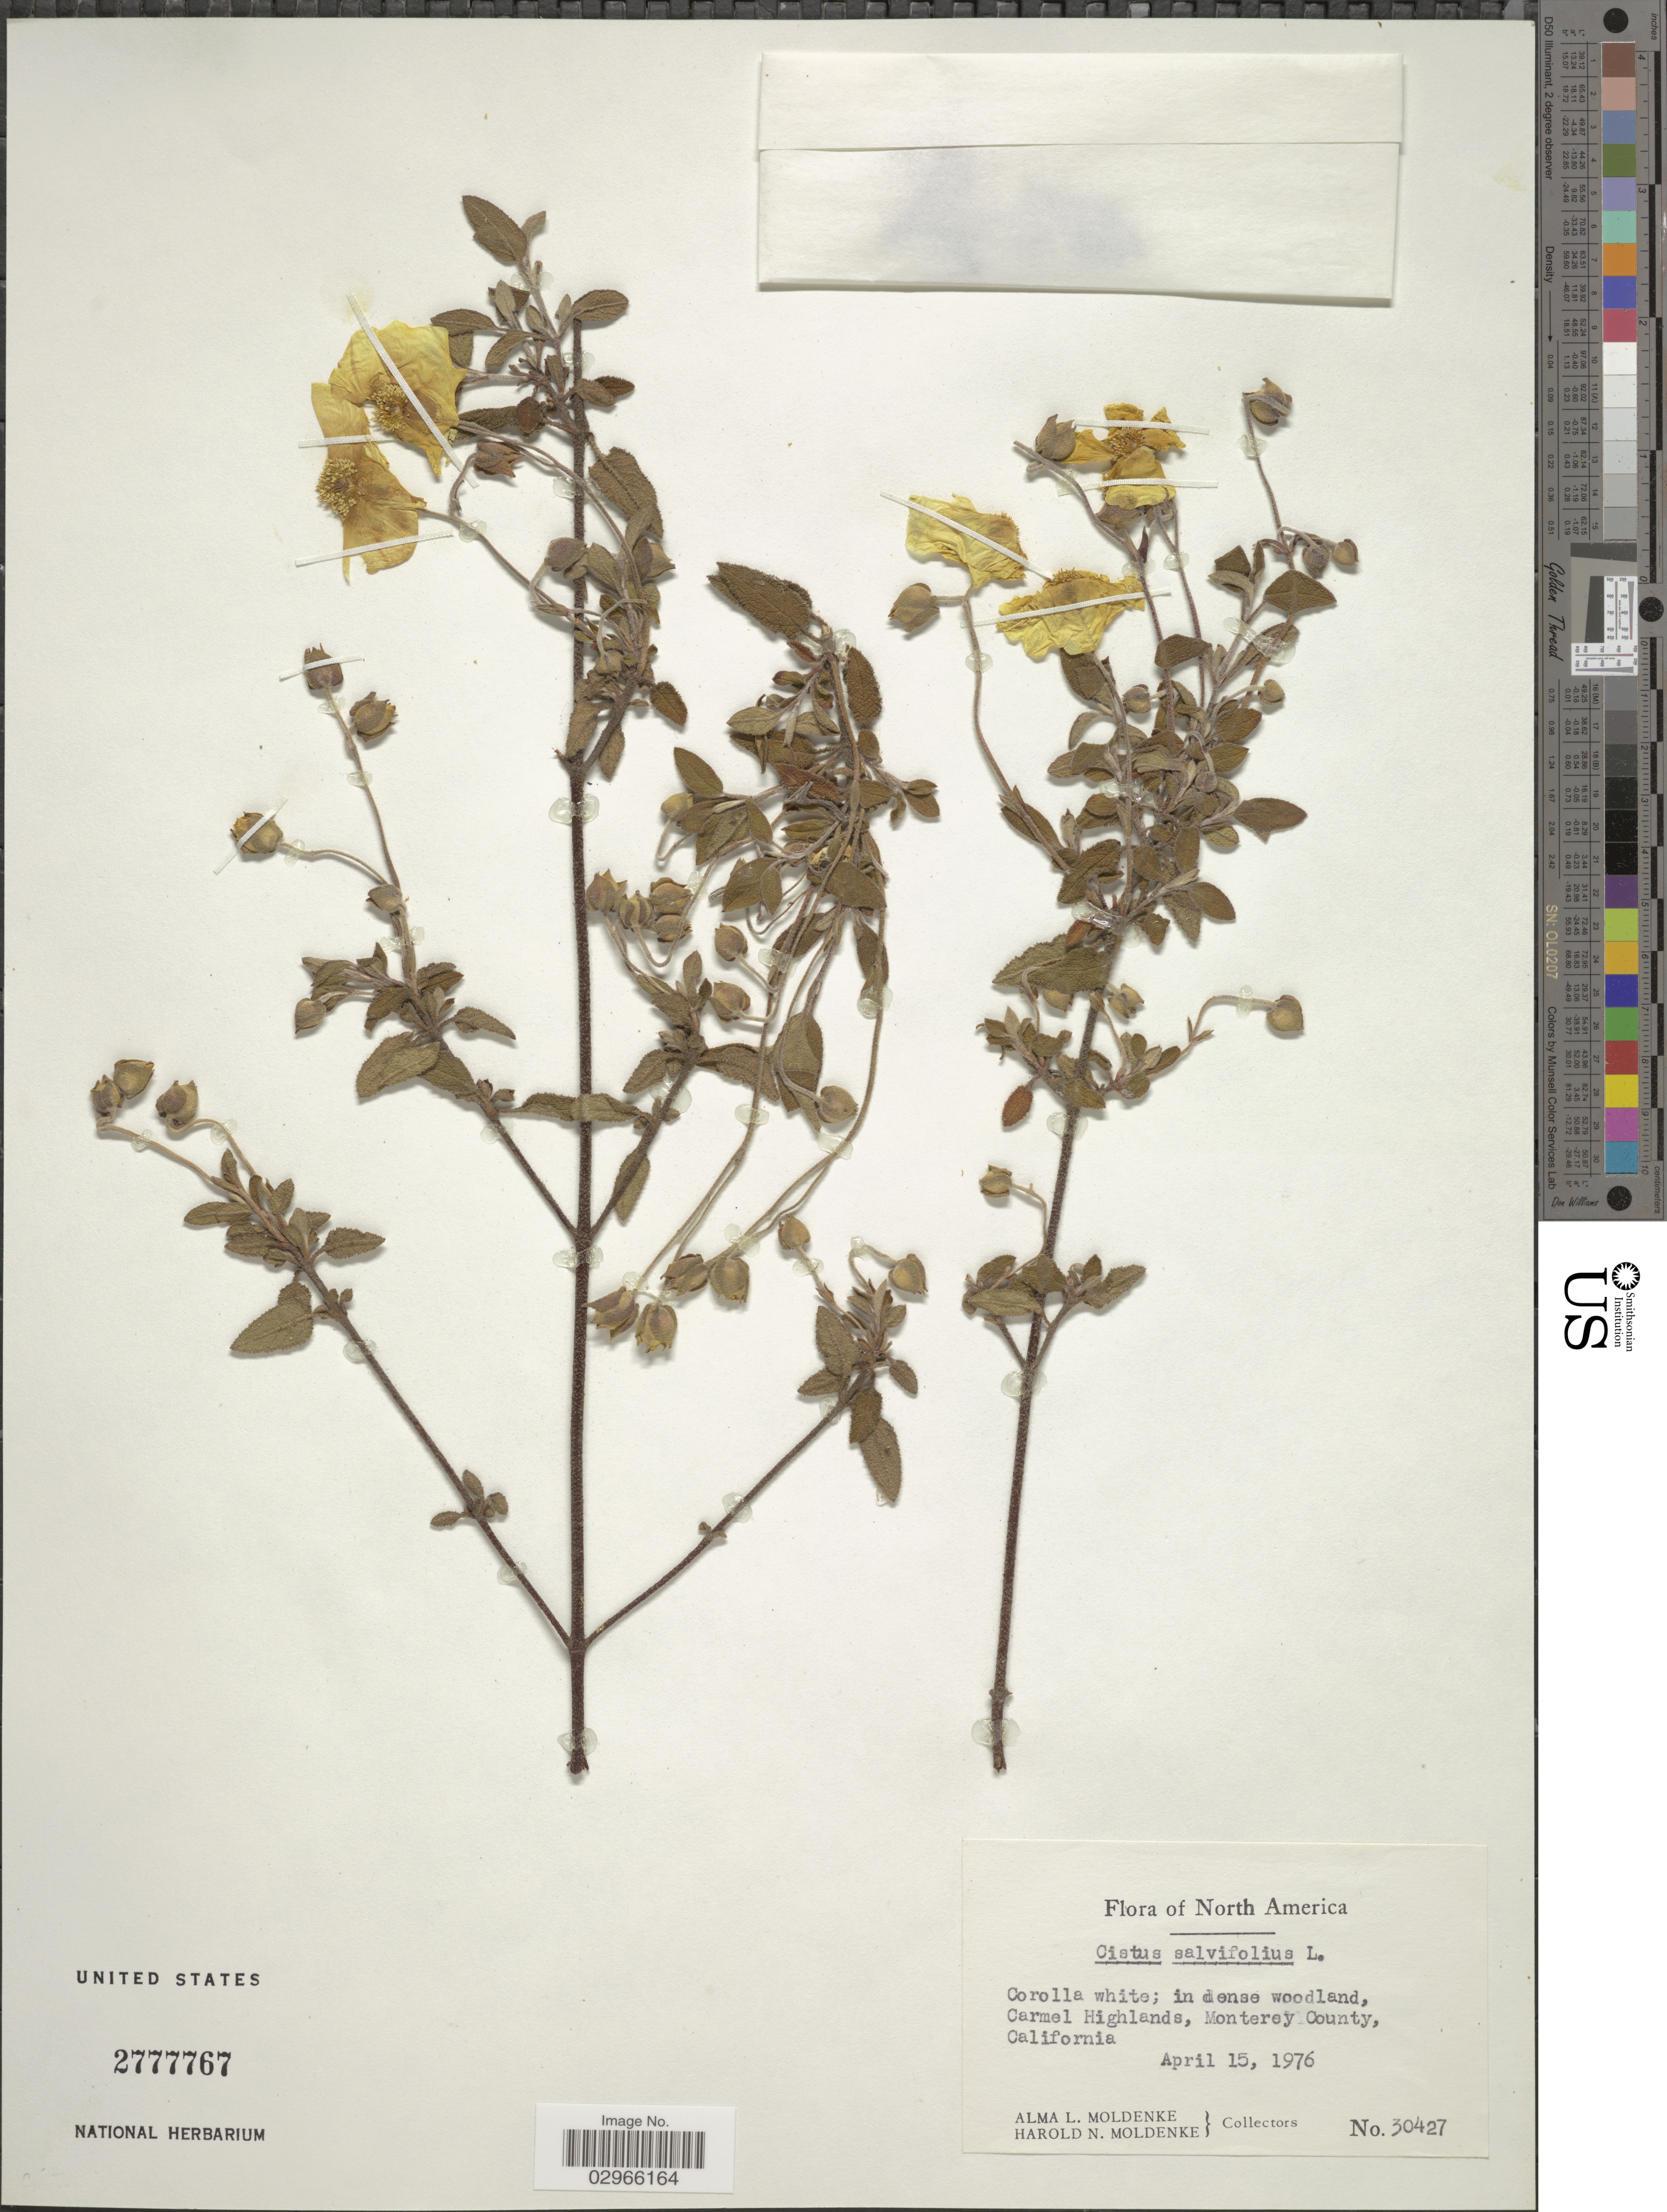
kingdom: Plantae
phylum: Tracheophyta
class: Magnoliopsida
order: Malvales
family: Cistaceae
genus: Cistus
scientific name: Cistus salviifolius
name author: L.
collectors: A. L. Moldenke & H. N. Moldenke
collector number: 30427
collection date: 1976-04-15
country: United States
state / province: California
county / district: Monterey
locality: In dense woodland, Carmel Highlands, Monterey County.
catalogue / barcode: US 2777767